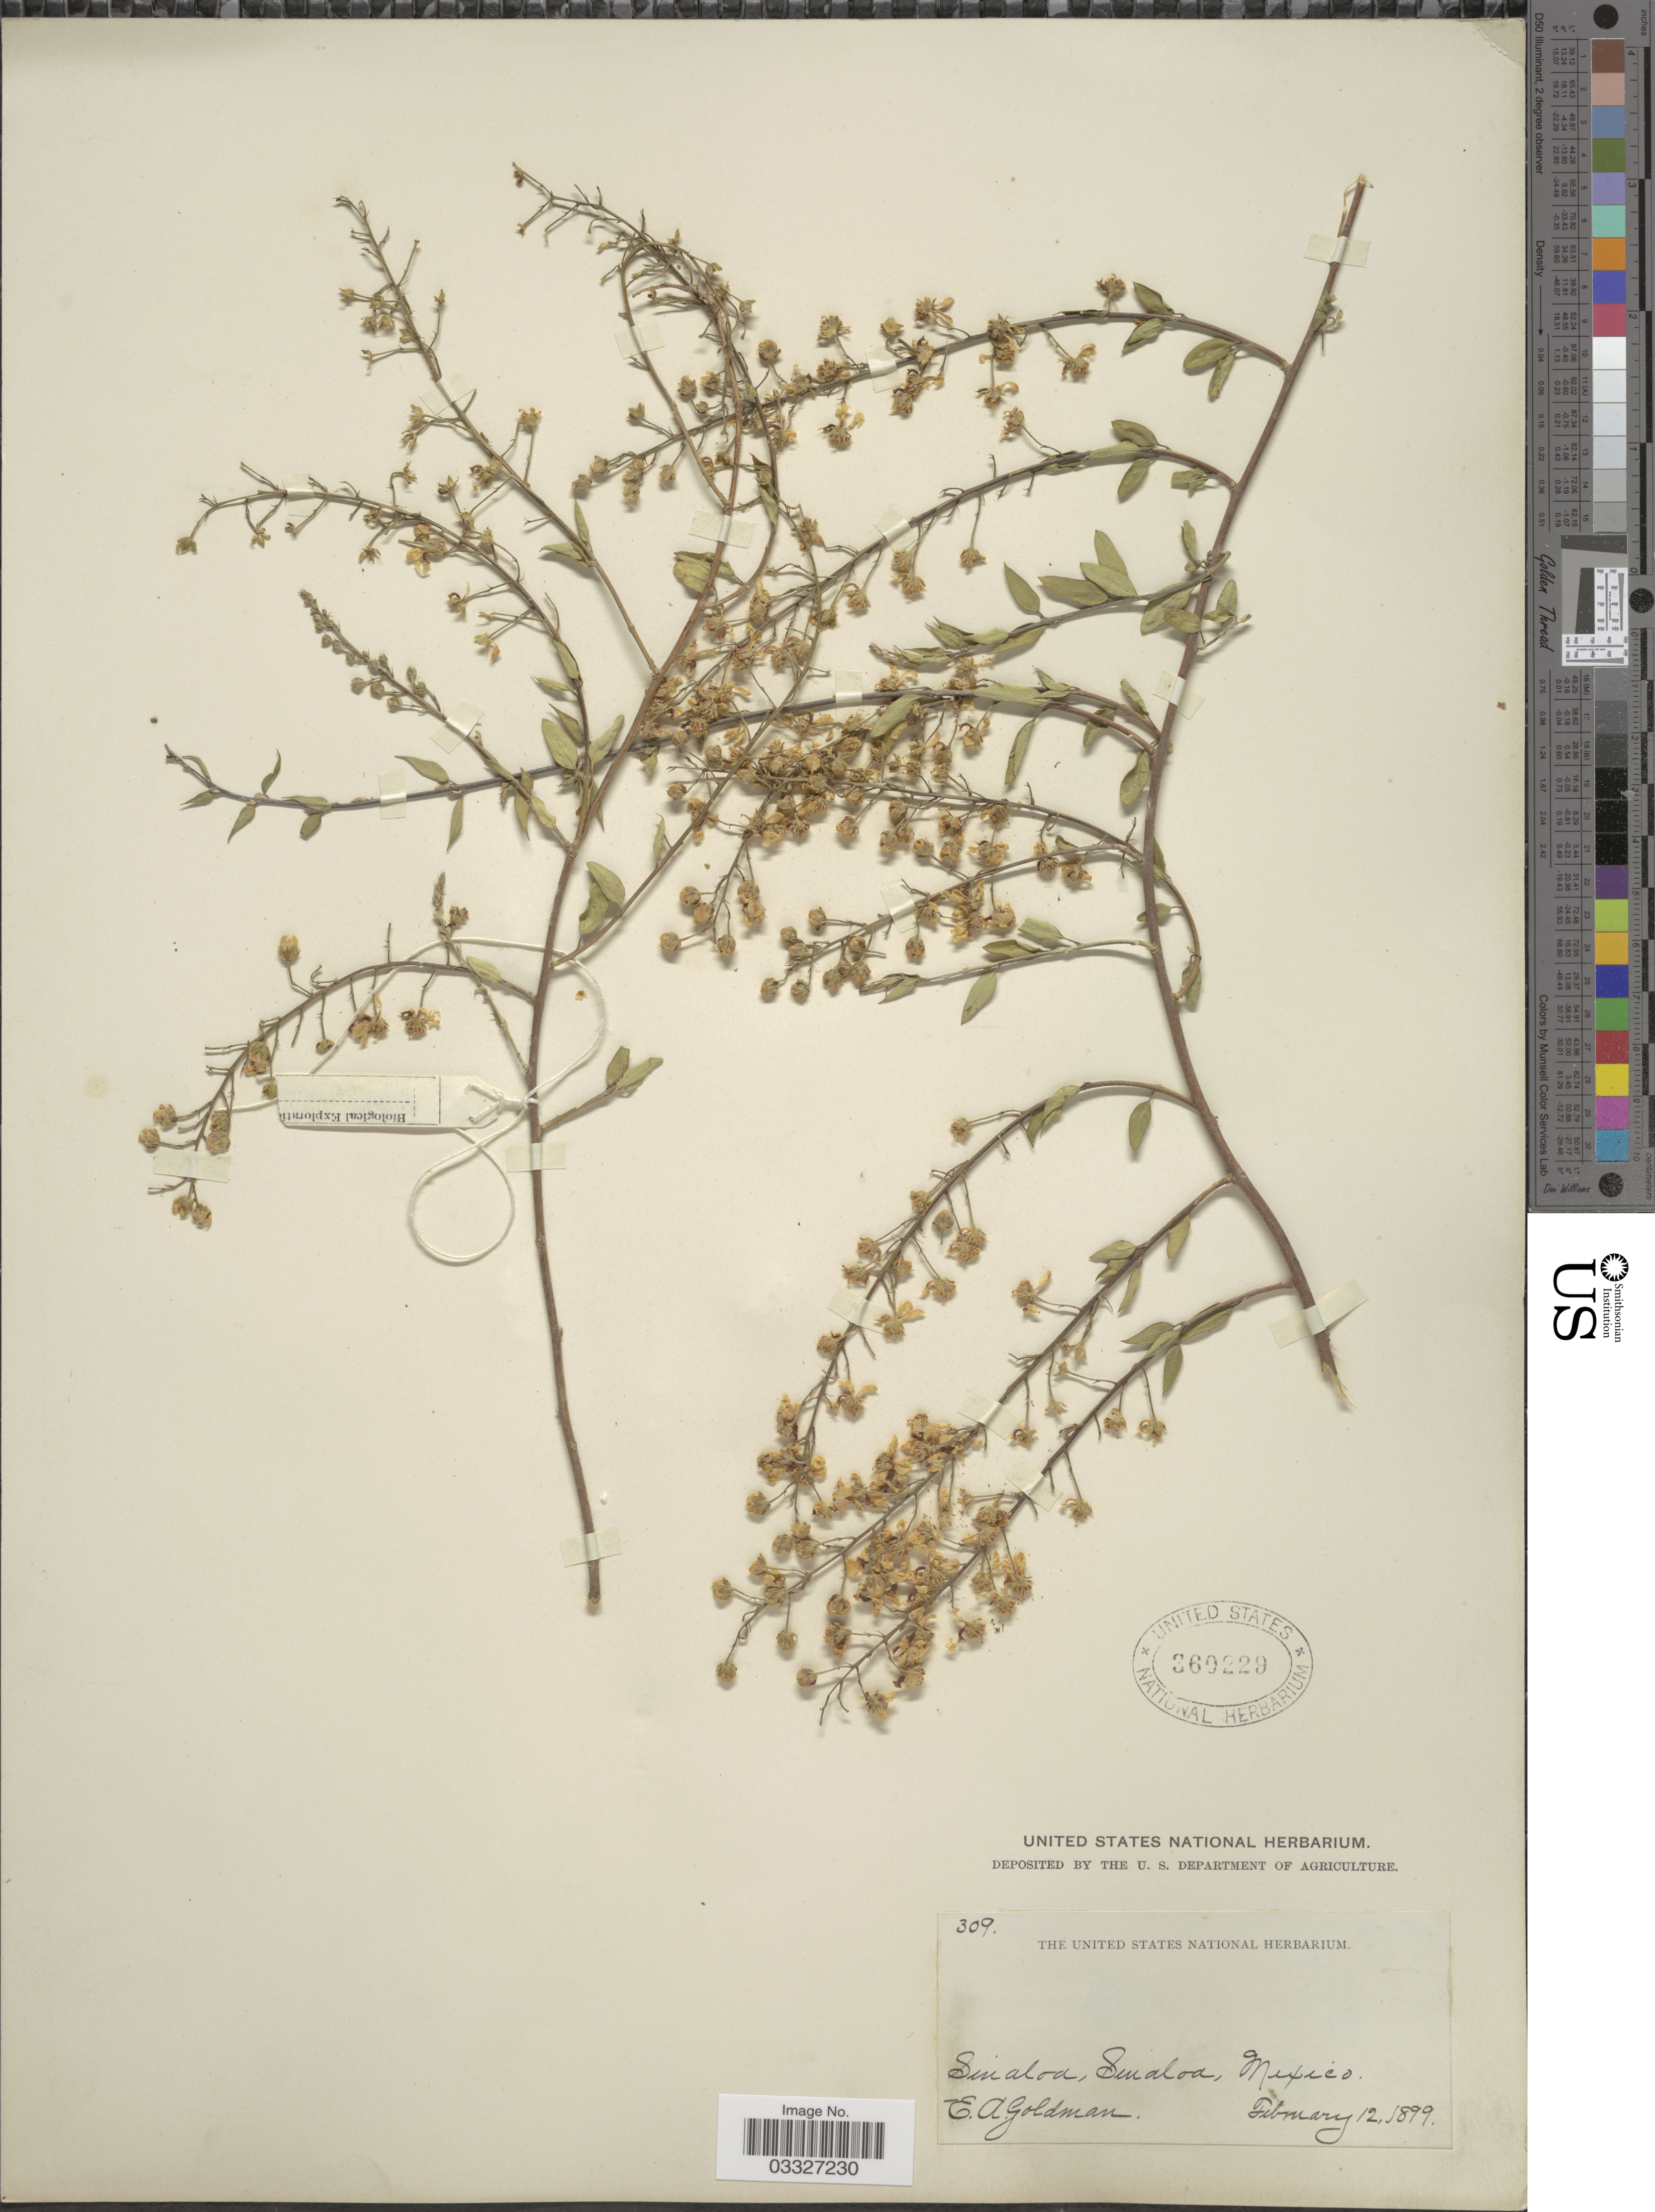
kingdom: Plantae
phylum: Tracheophyta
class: Magnoliopsida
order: Malpighiales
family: Malpighiaceae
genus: Echinopterys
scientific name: Echinopterys eglandulosa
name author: (A. Juss.) Small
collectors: E. A. Goldman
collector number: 309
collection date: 1899-02-12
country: Mexico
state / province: Sinaloa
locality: Sinaloa.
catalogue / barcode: US 360229